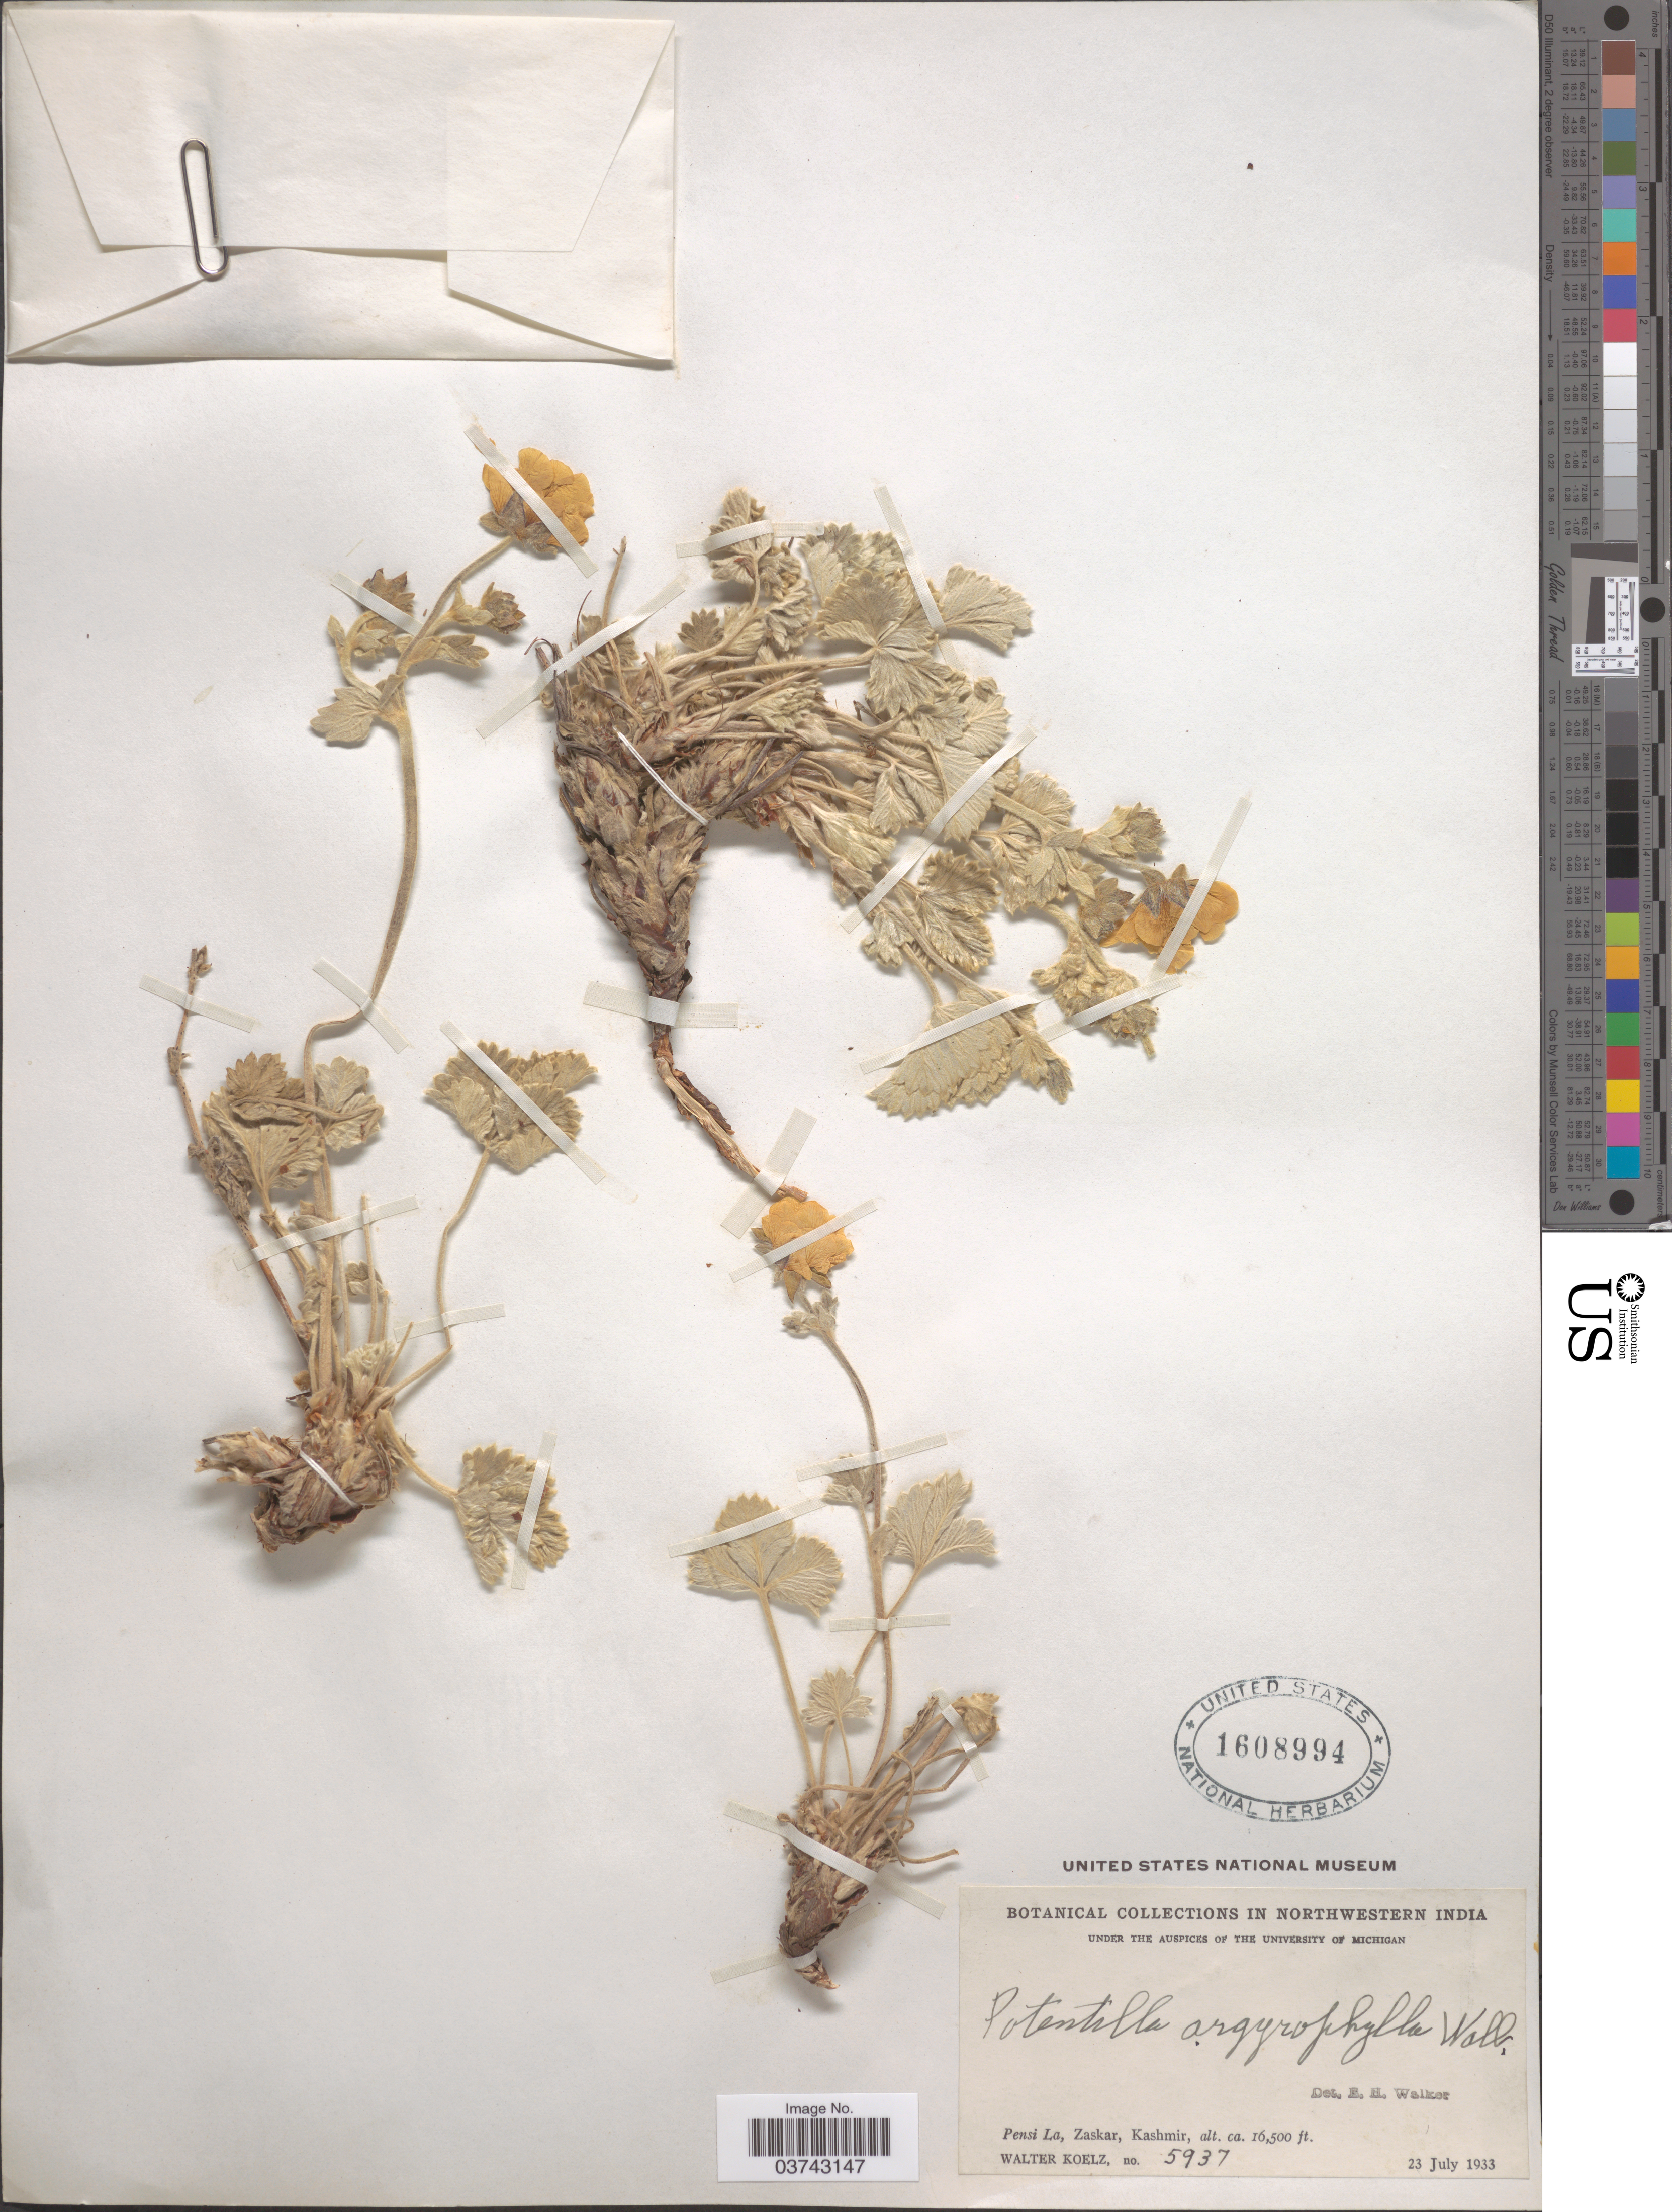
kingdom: Plantae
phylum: Tracheophyta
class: Magnoliopsida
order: Rosales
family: Rosaceae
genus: Potentilla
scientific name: Potentilla argyrophylla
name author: Wall. ex Lehm.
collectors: W. N. Koelz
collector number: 5937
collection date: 1933-07-23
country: India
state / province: Jammu and Kashmir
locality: Northwestern India. Pensi La, Zaskar, Kashmir.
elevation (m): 5029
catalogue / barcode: US 1608994